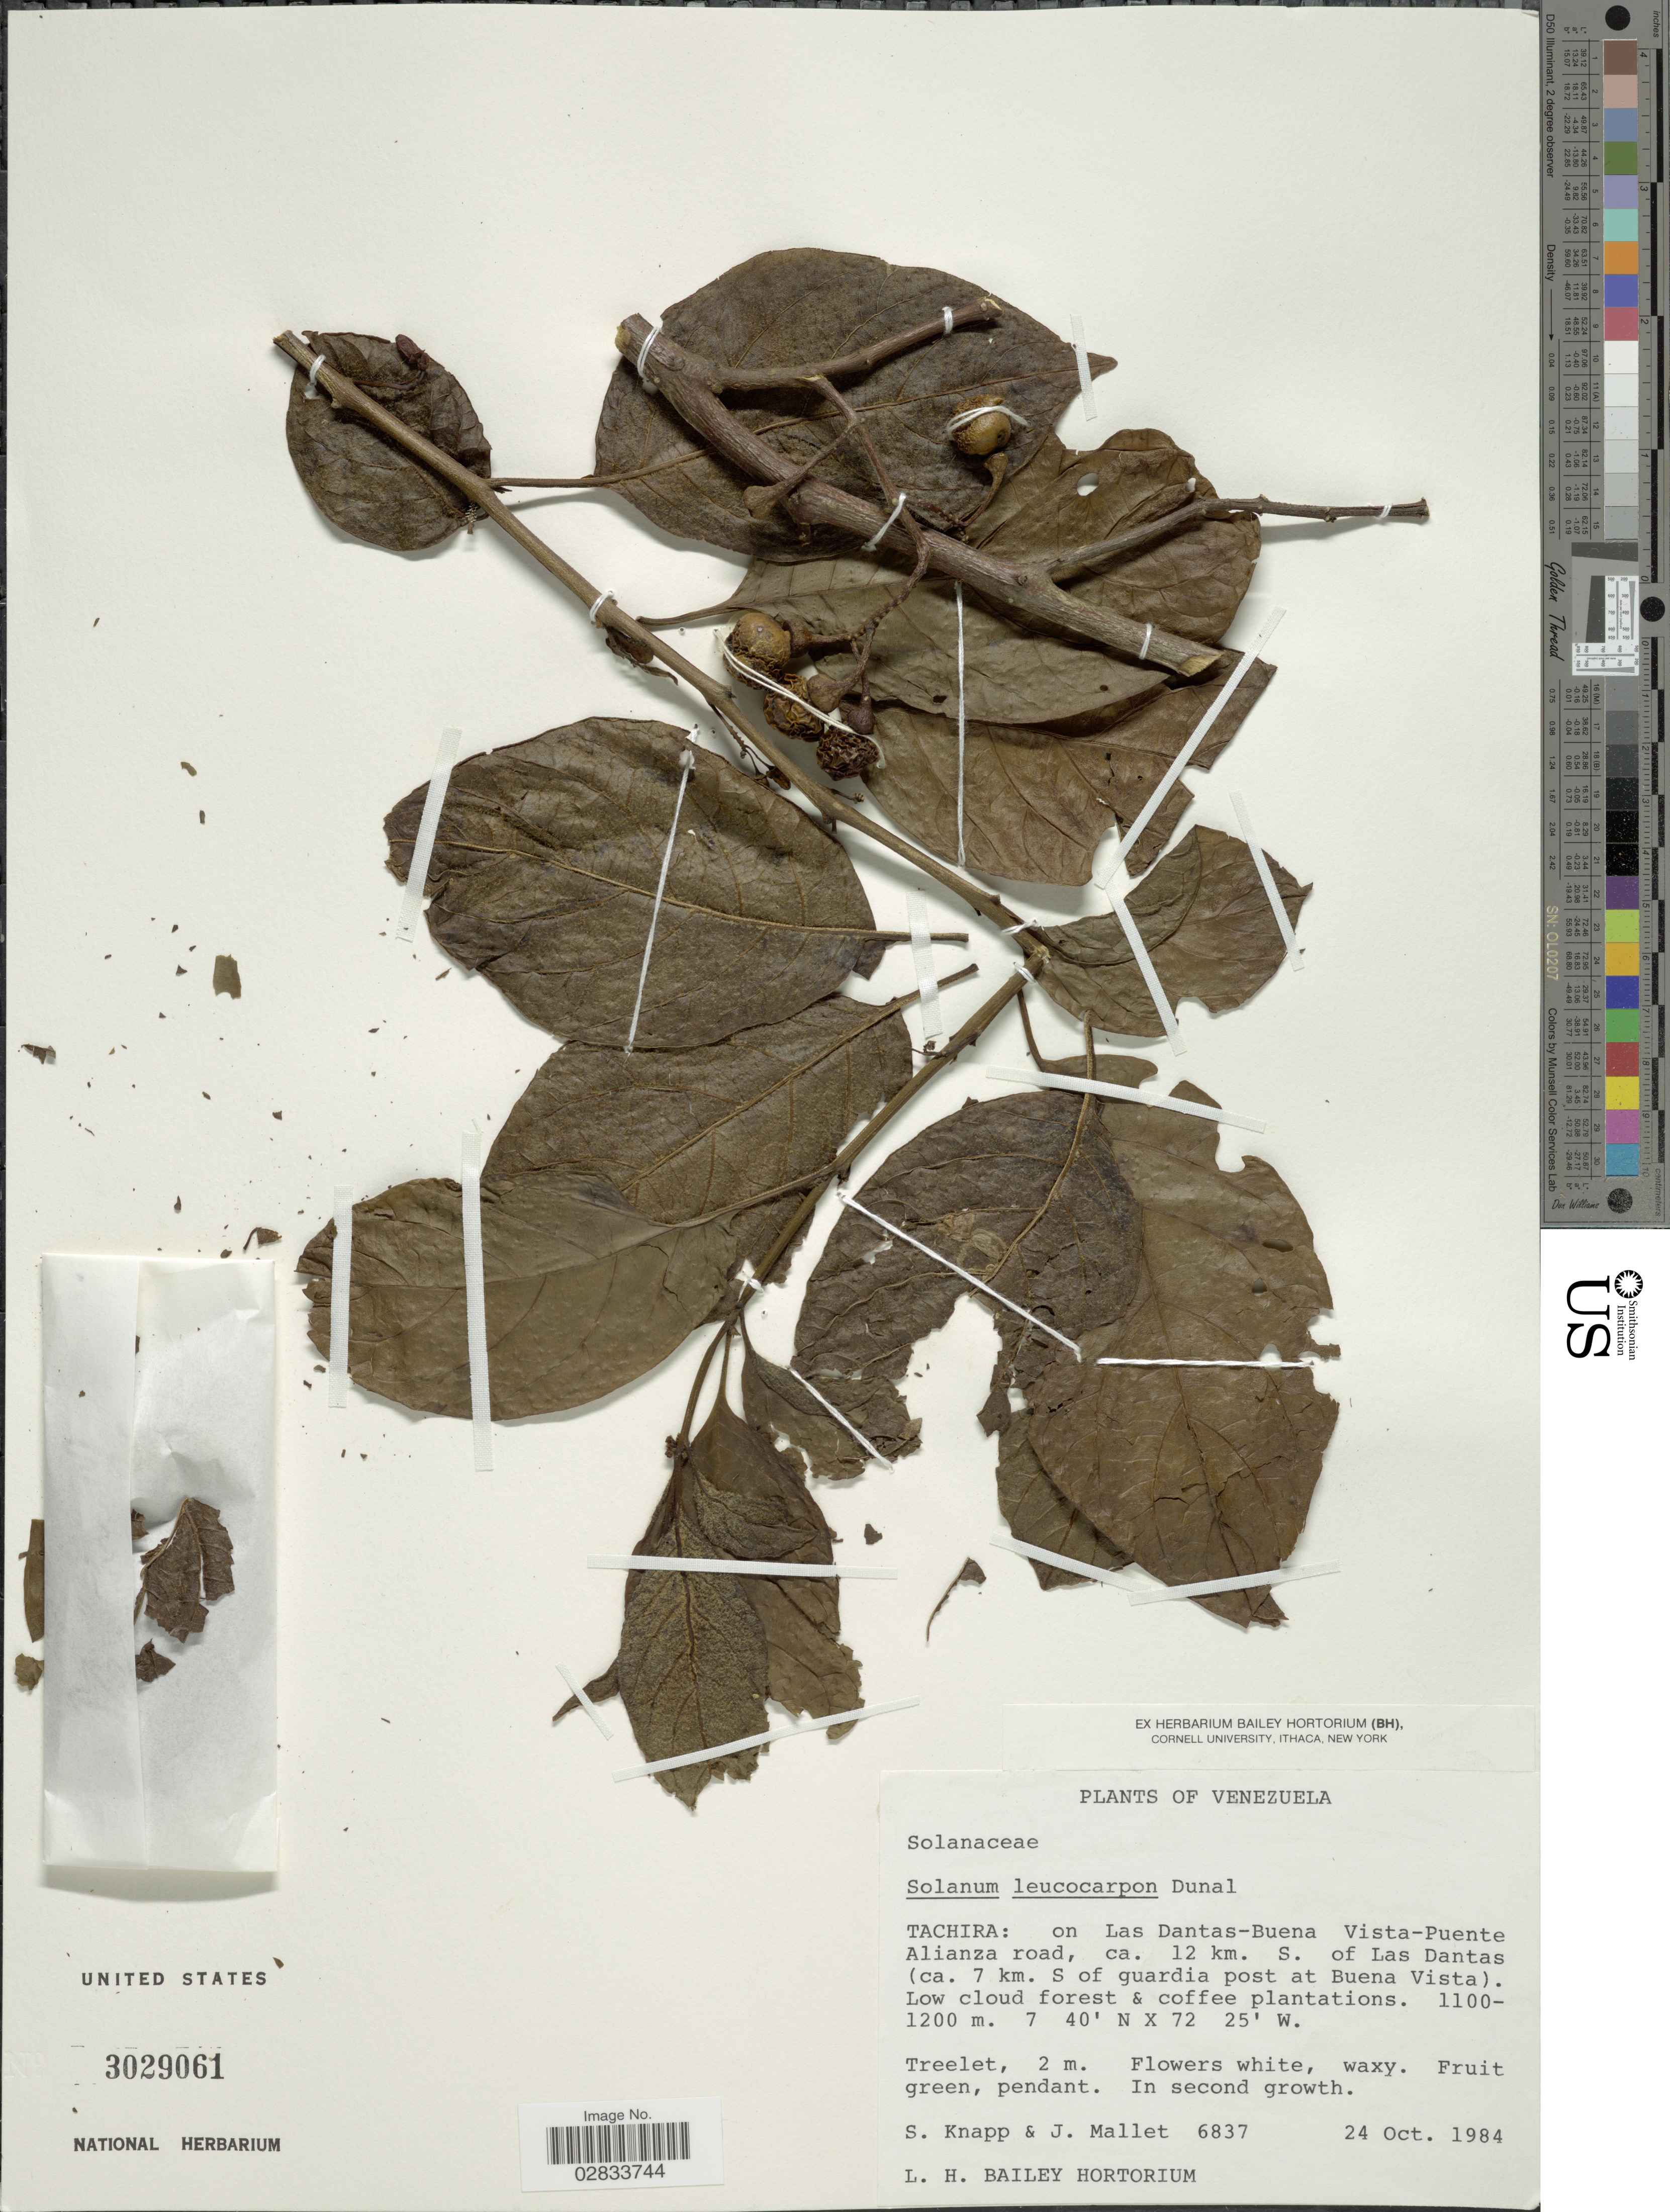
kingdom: Plantae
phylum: Tracheophyta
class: Magnoliopsida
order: Solanales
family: Solanaceae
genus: Solanum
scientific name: Solanum leucocarpon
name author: Dunal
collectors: S. Knapp & J. Mallet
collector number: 6837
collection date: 1984-10-24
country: Venezuela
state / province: Tachira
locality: Tachira: on Las Dantas-Buena Vista-Puente Alianza road, ca. 12 km. S. of Las Dantas (ca. 7 km. S of guardia post at Buena Vista).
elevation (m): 1100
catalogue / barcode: US 3029061